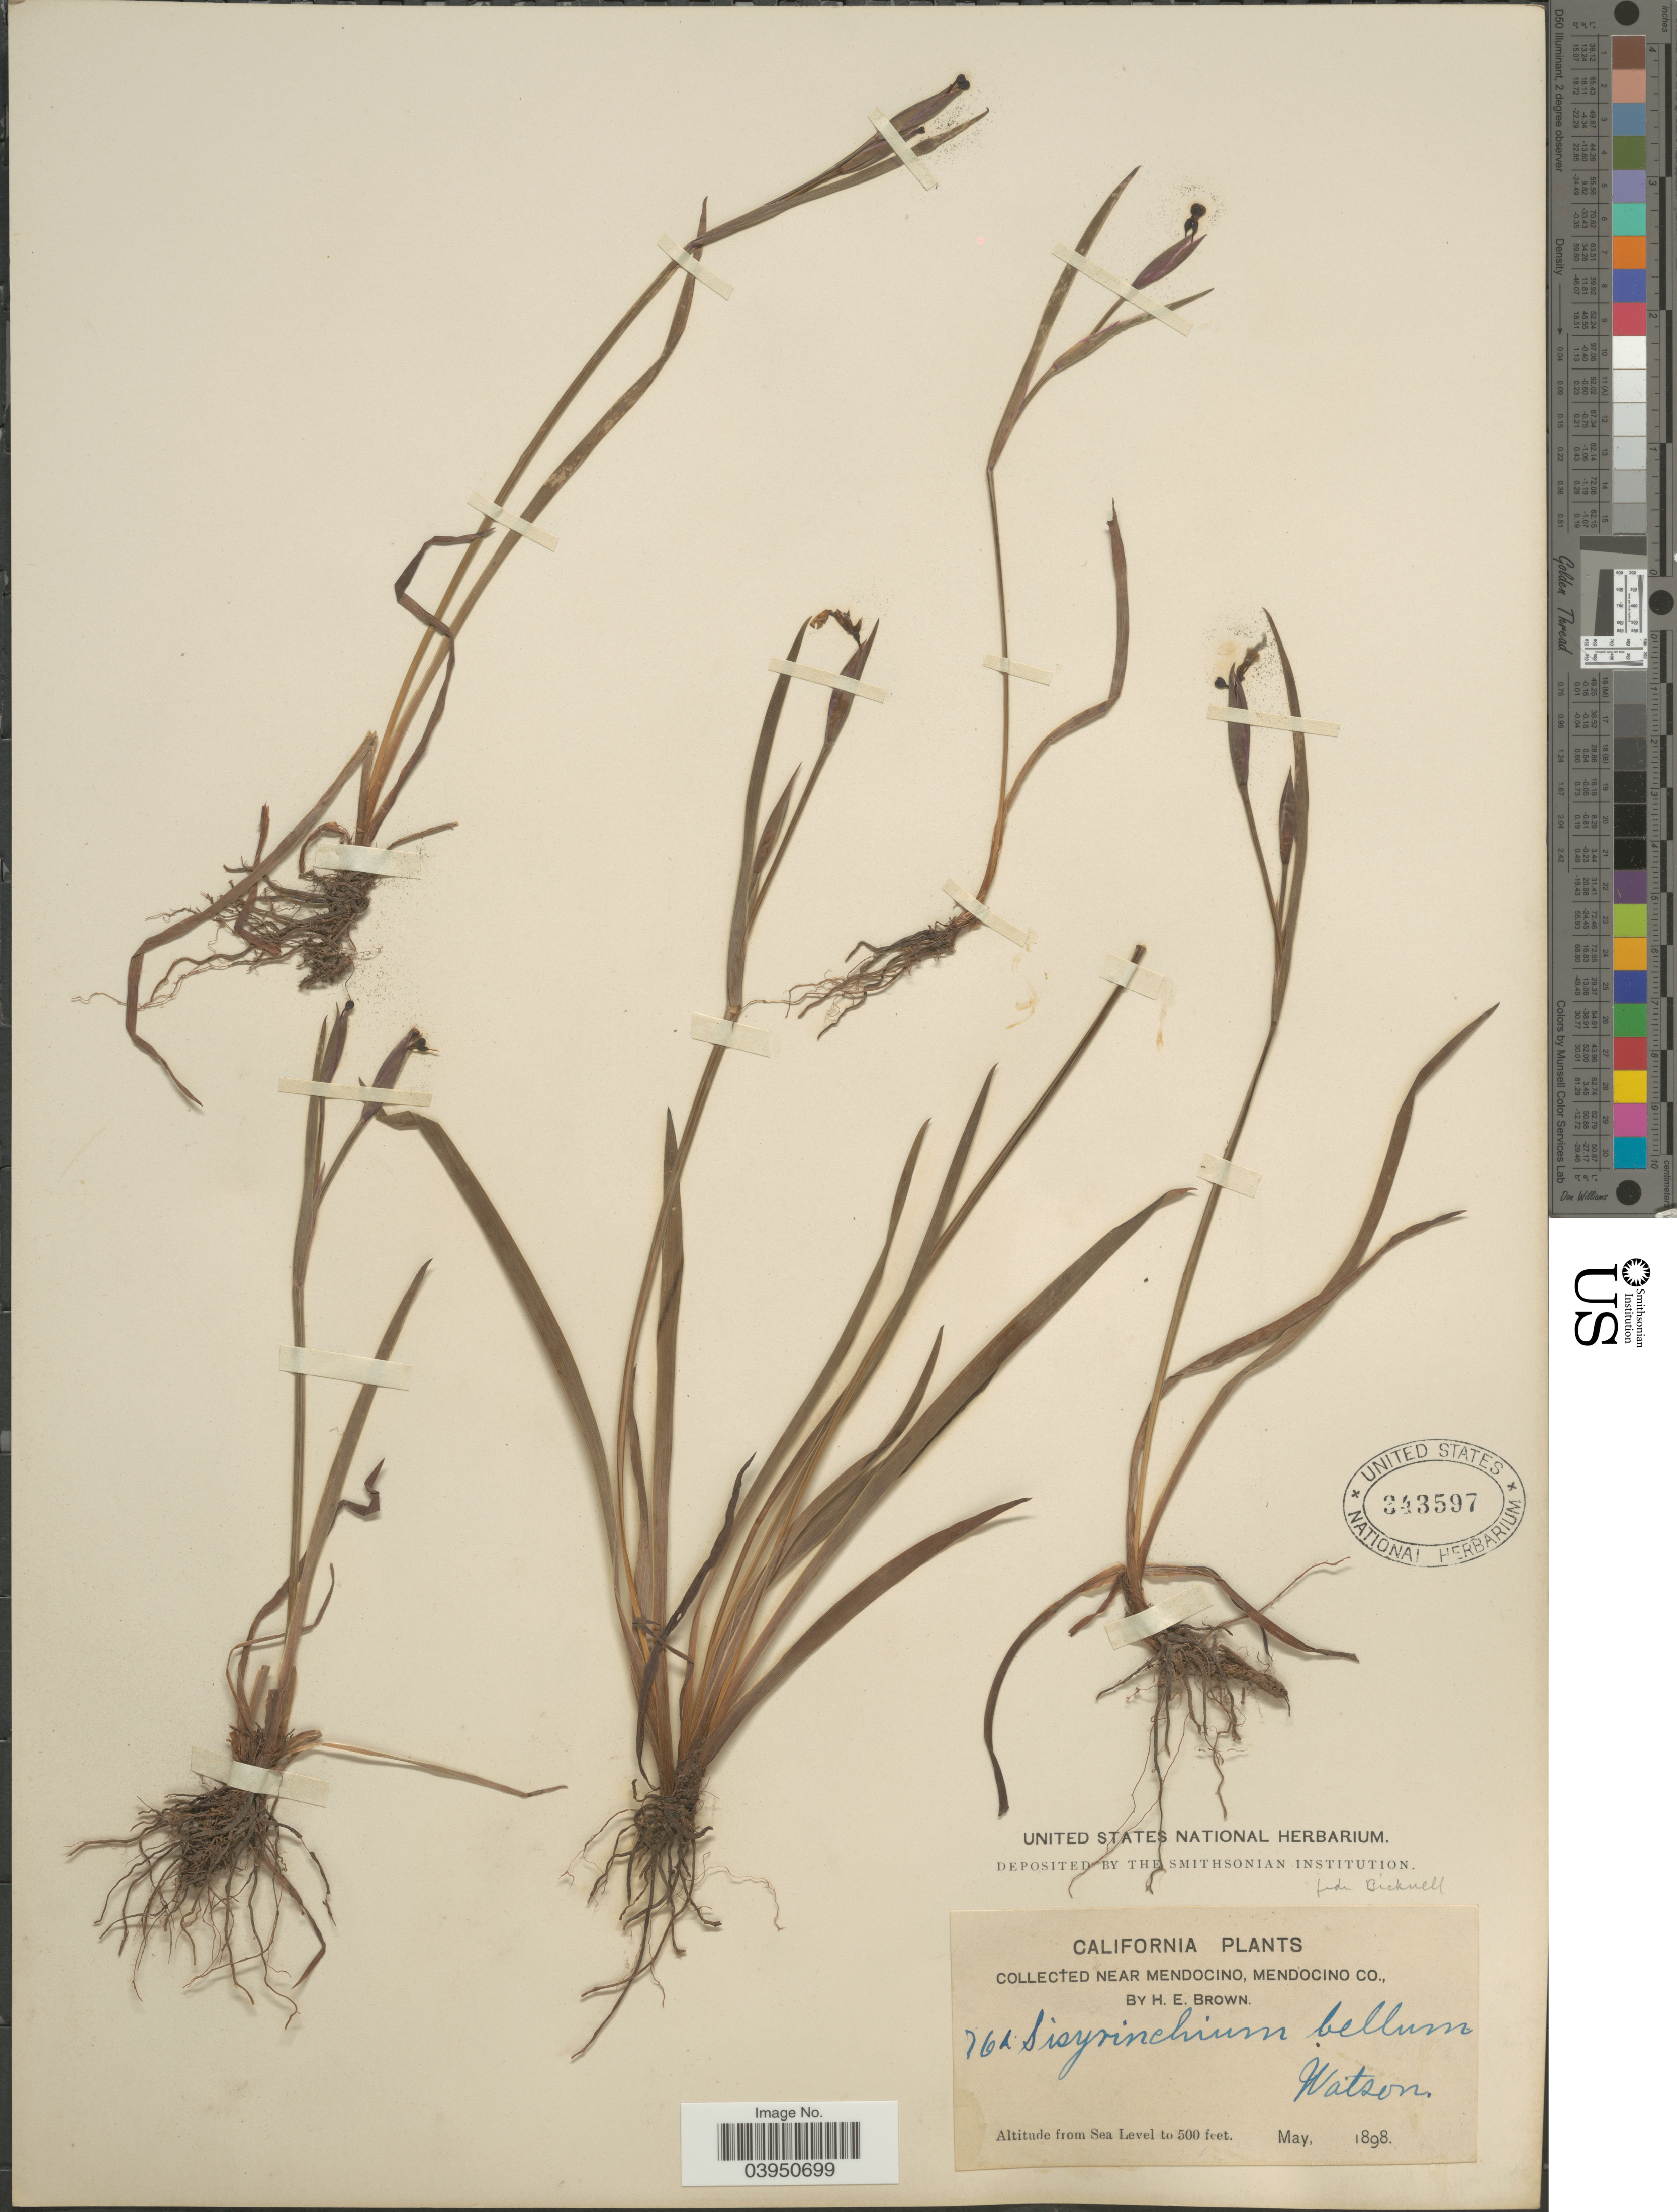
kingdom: Plantae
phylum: Tracheophyta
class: Liliopsida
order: Asparagales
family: Iridaceae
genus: Sisyrinchium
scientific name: Sisyrinchium bellum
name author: S. Watson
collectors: H. E. Brown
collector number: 76A*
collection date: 1898-05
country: United States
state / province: California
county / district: Mendocino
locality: Near Mendocino, Mendocino Co.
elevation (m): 0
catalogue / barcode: US 343597